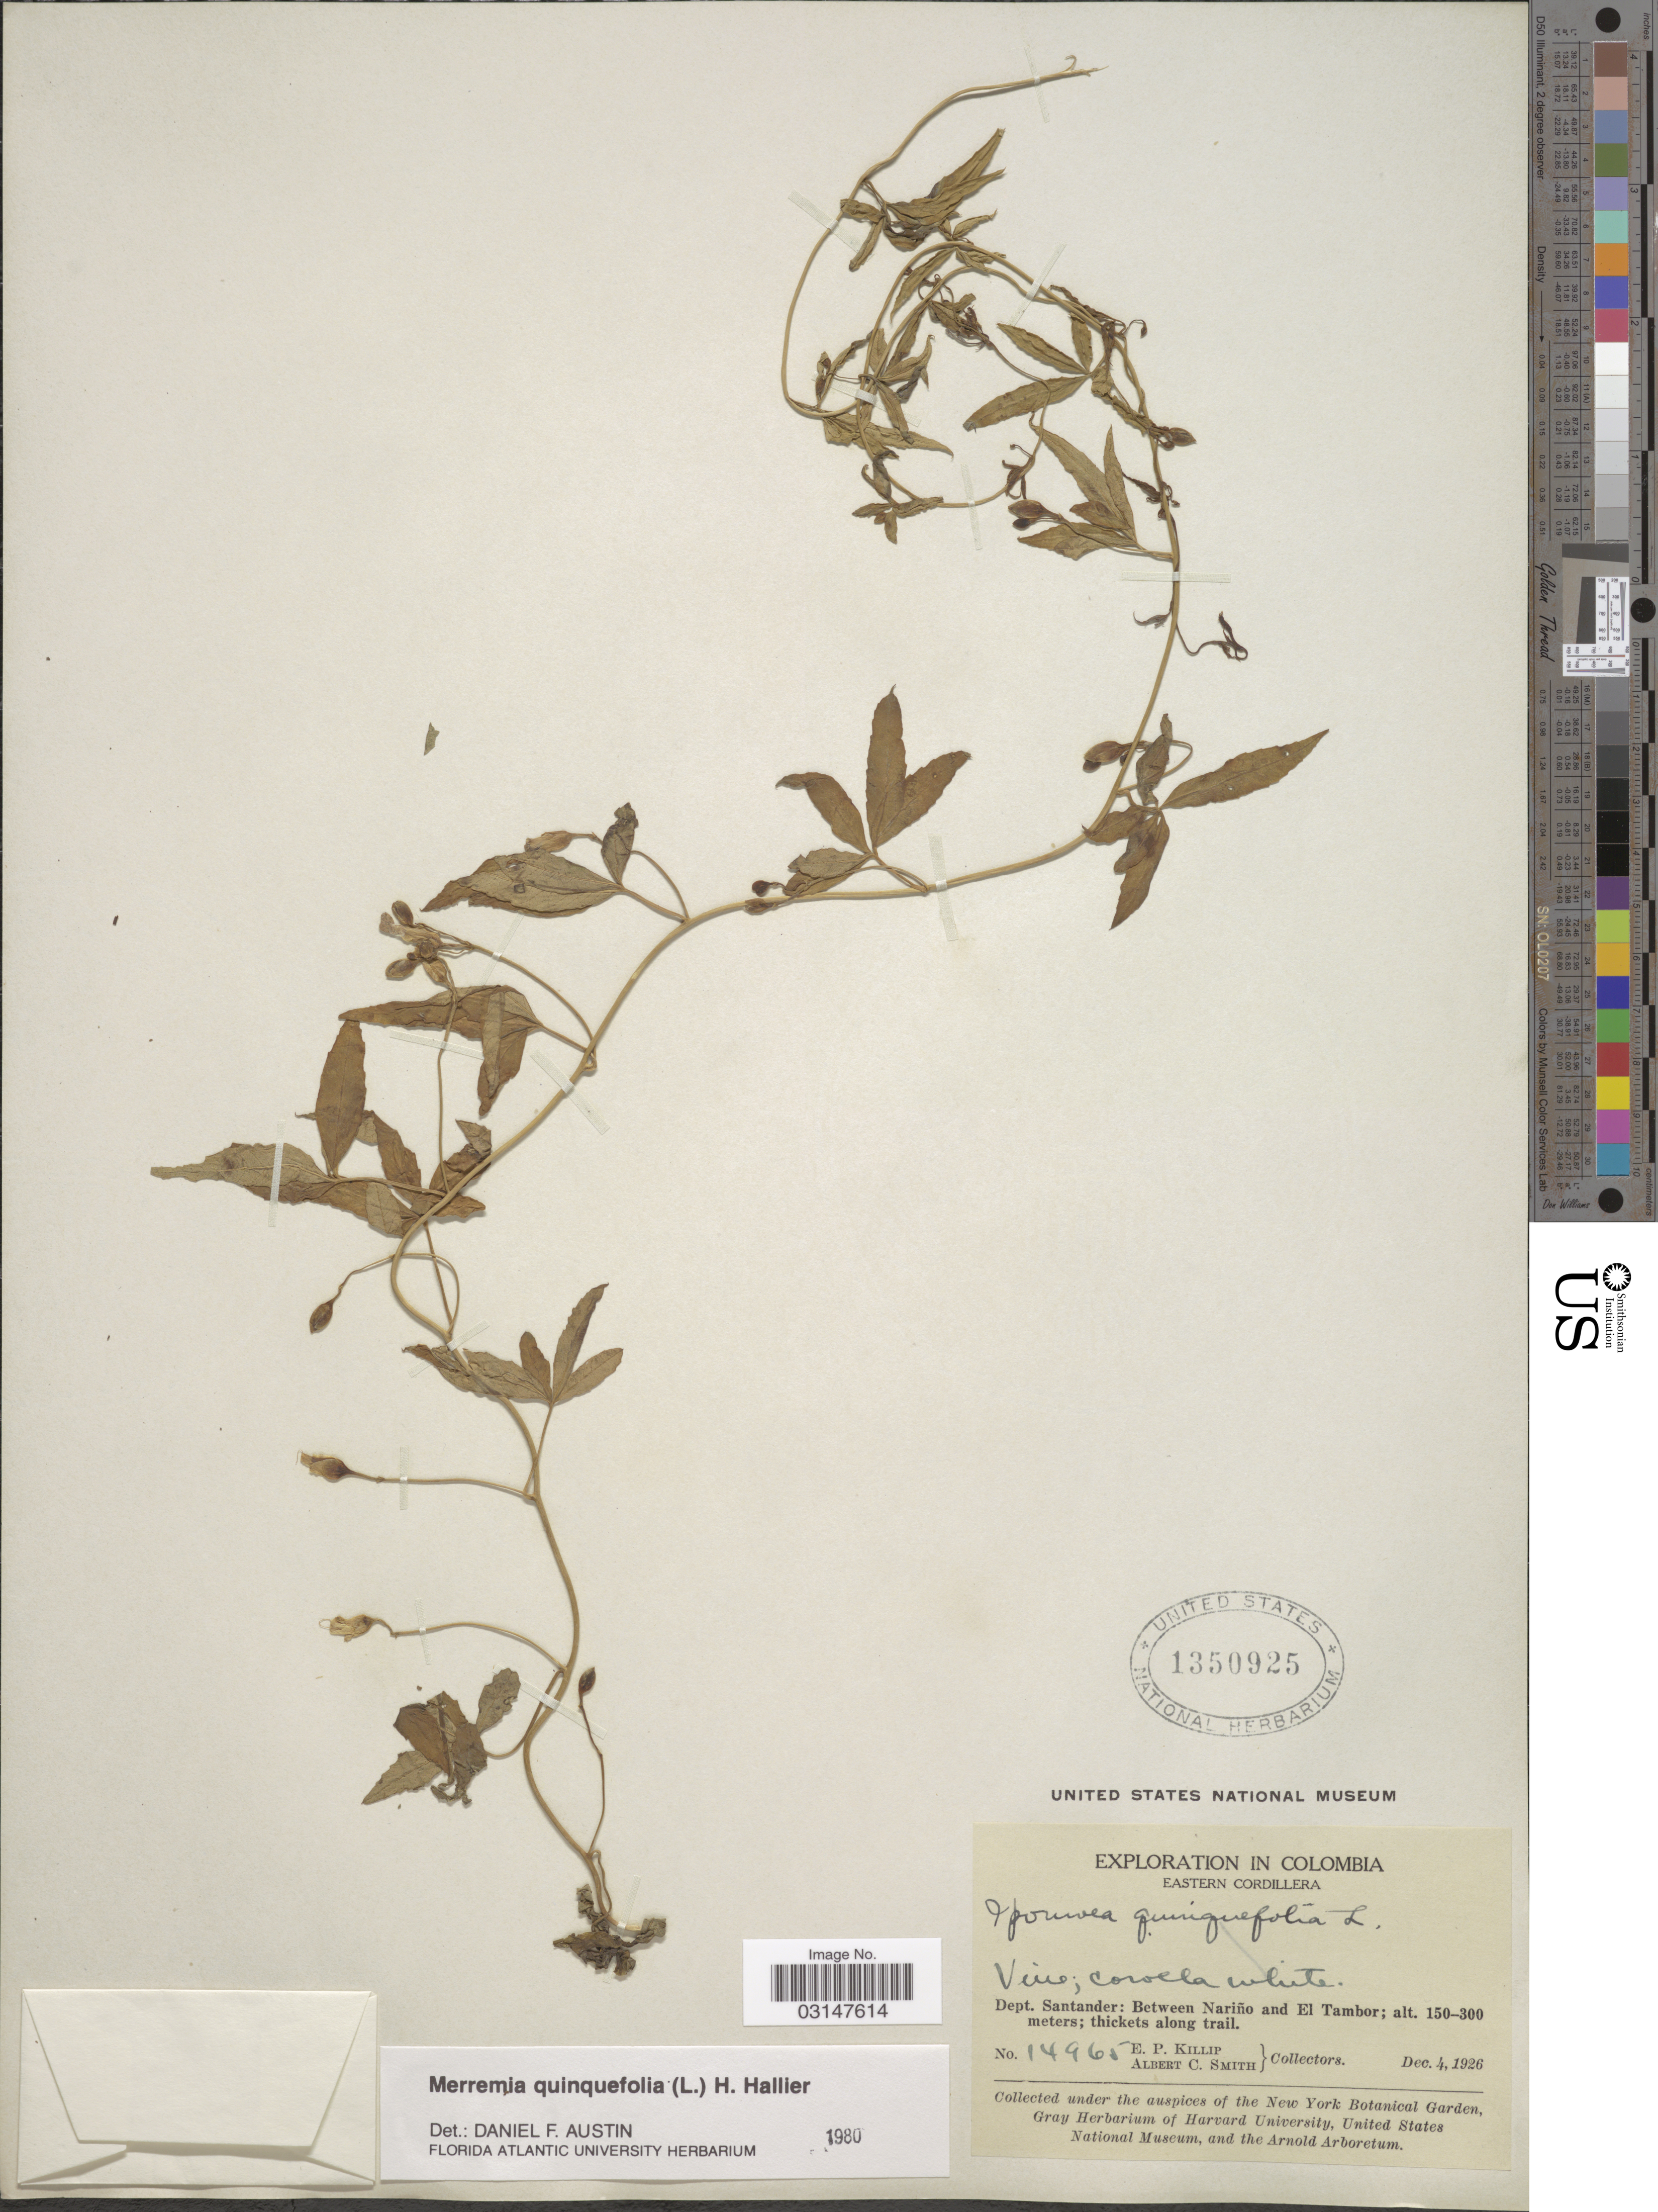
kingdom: Plantae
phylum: Tracheophyta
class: Magnoliopsida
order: Solanales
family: Convolvulaceae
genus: Distimake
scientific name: Distimake quinquefolius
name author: (L.) A. R. Simões & Staples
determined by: Strong, Mark T., (BOT), Smithsonian Institution - National Museum of Natural History (UNITED STATES)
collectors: E. P. Killip & A. C. Smith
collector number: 14965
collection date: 1926-12-04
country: Colombia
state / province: Santander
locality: Eastern Cordillera, Dept. Santander: Between Nariño and El Tambor.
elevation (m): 150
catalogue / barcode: US 1350925